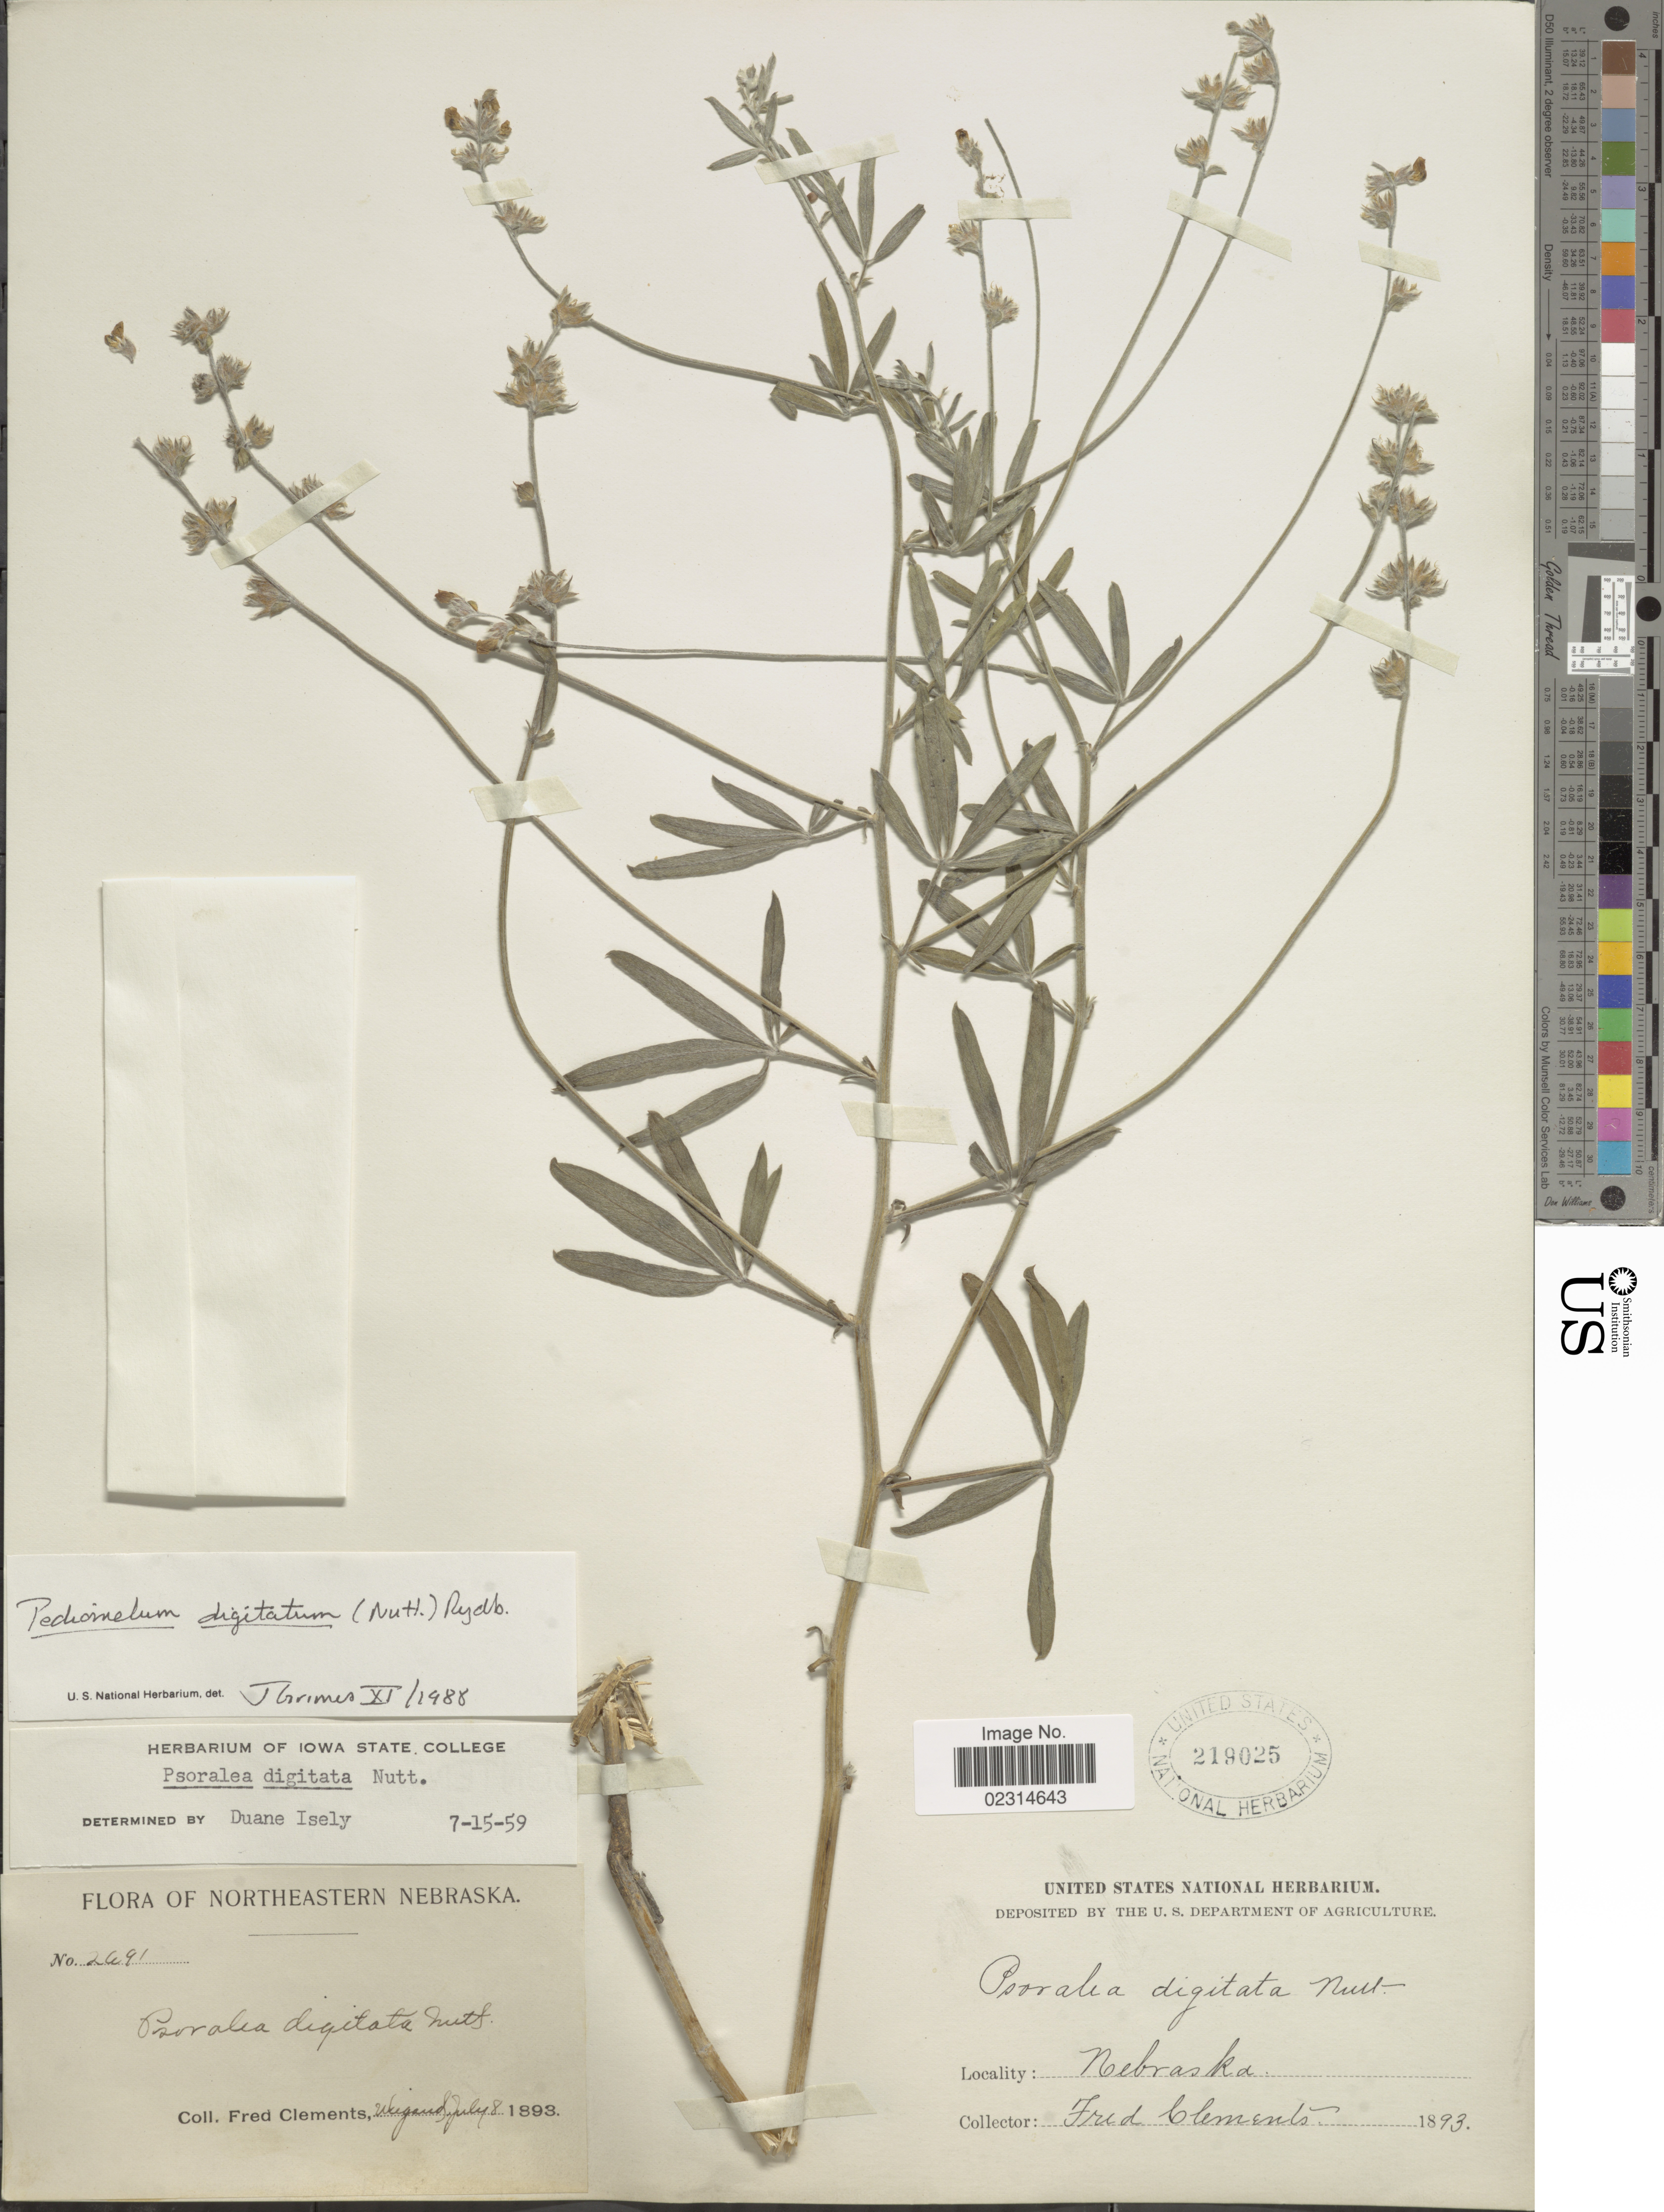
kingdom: Plantae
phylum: Tracheophyta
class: Magnoliopsida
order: Fabales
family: Fabaceae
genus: Pediomelum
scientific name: Pediomelum digitatum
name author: (Nutt. ex Torr. & A. Gray) Isely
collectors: F. Clements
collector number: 2491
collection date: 1893-07-08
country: United States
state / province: Nebraska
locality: Northeastern Nebraska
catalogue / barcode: US 219025